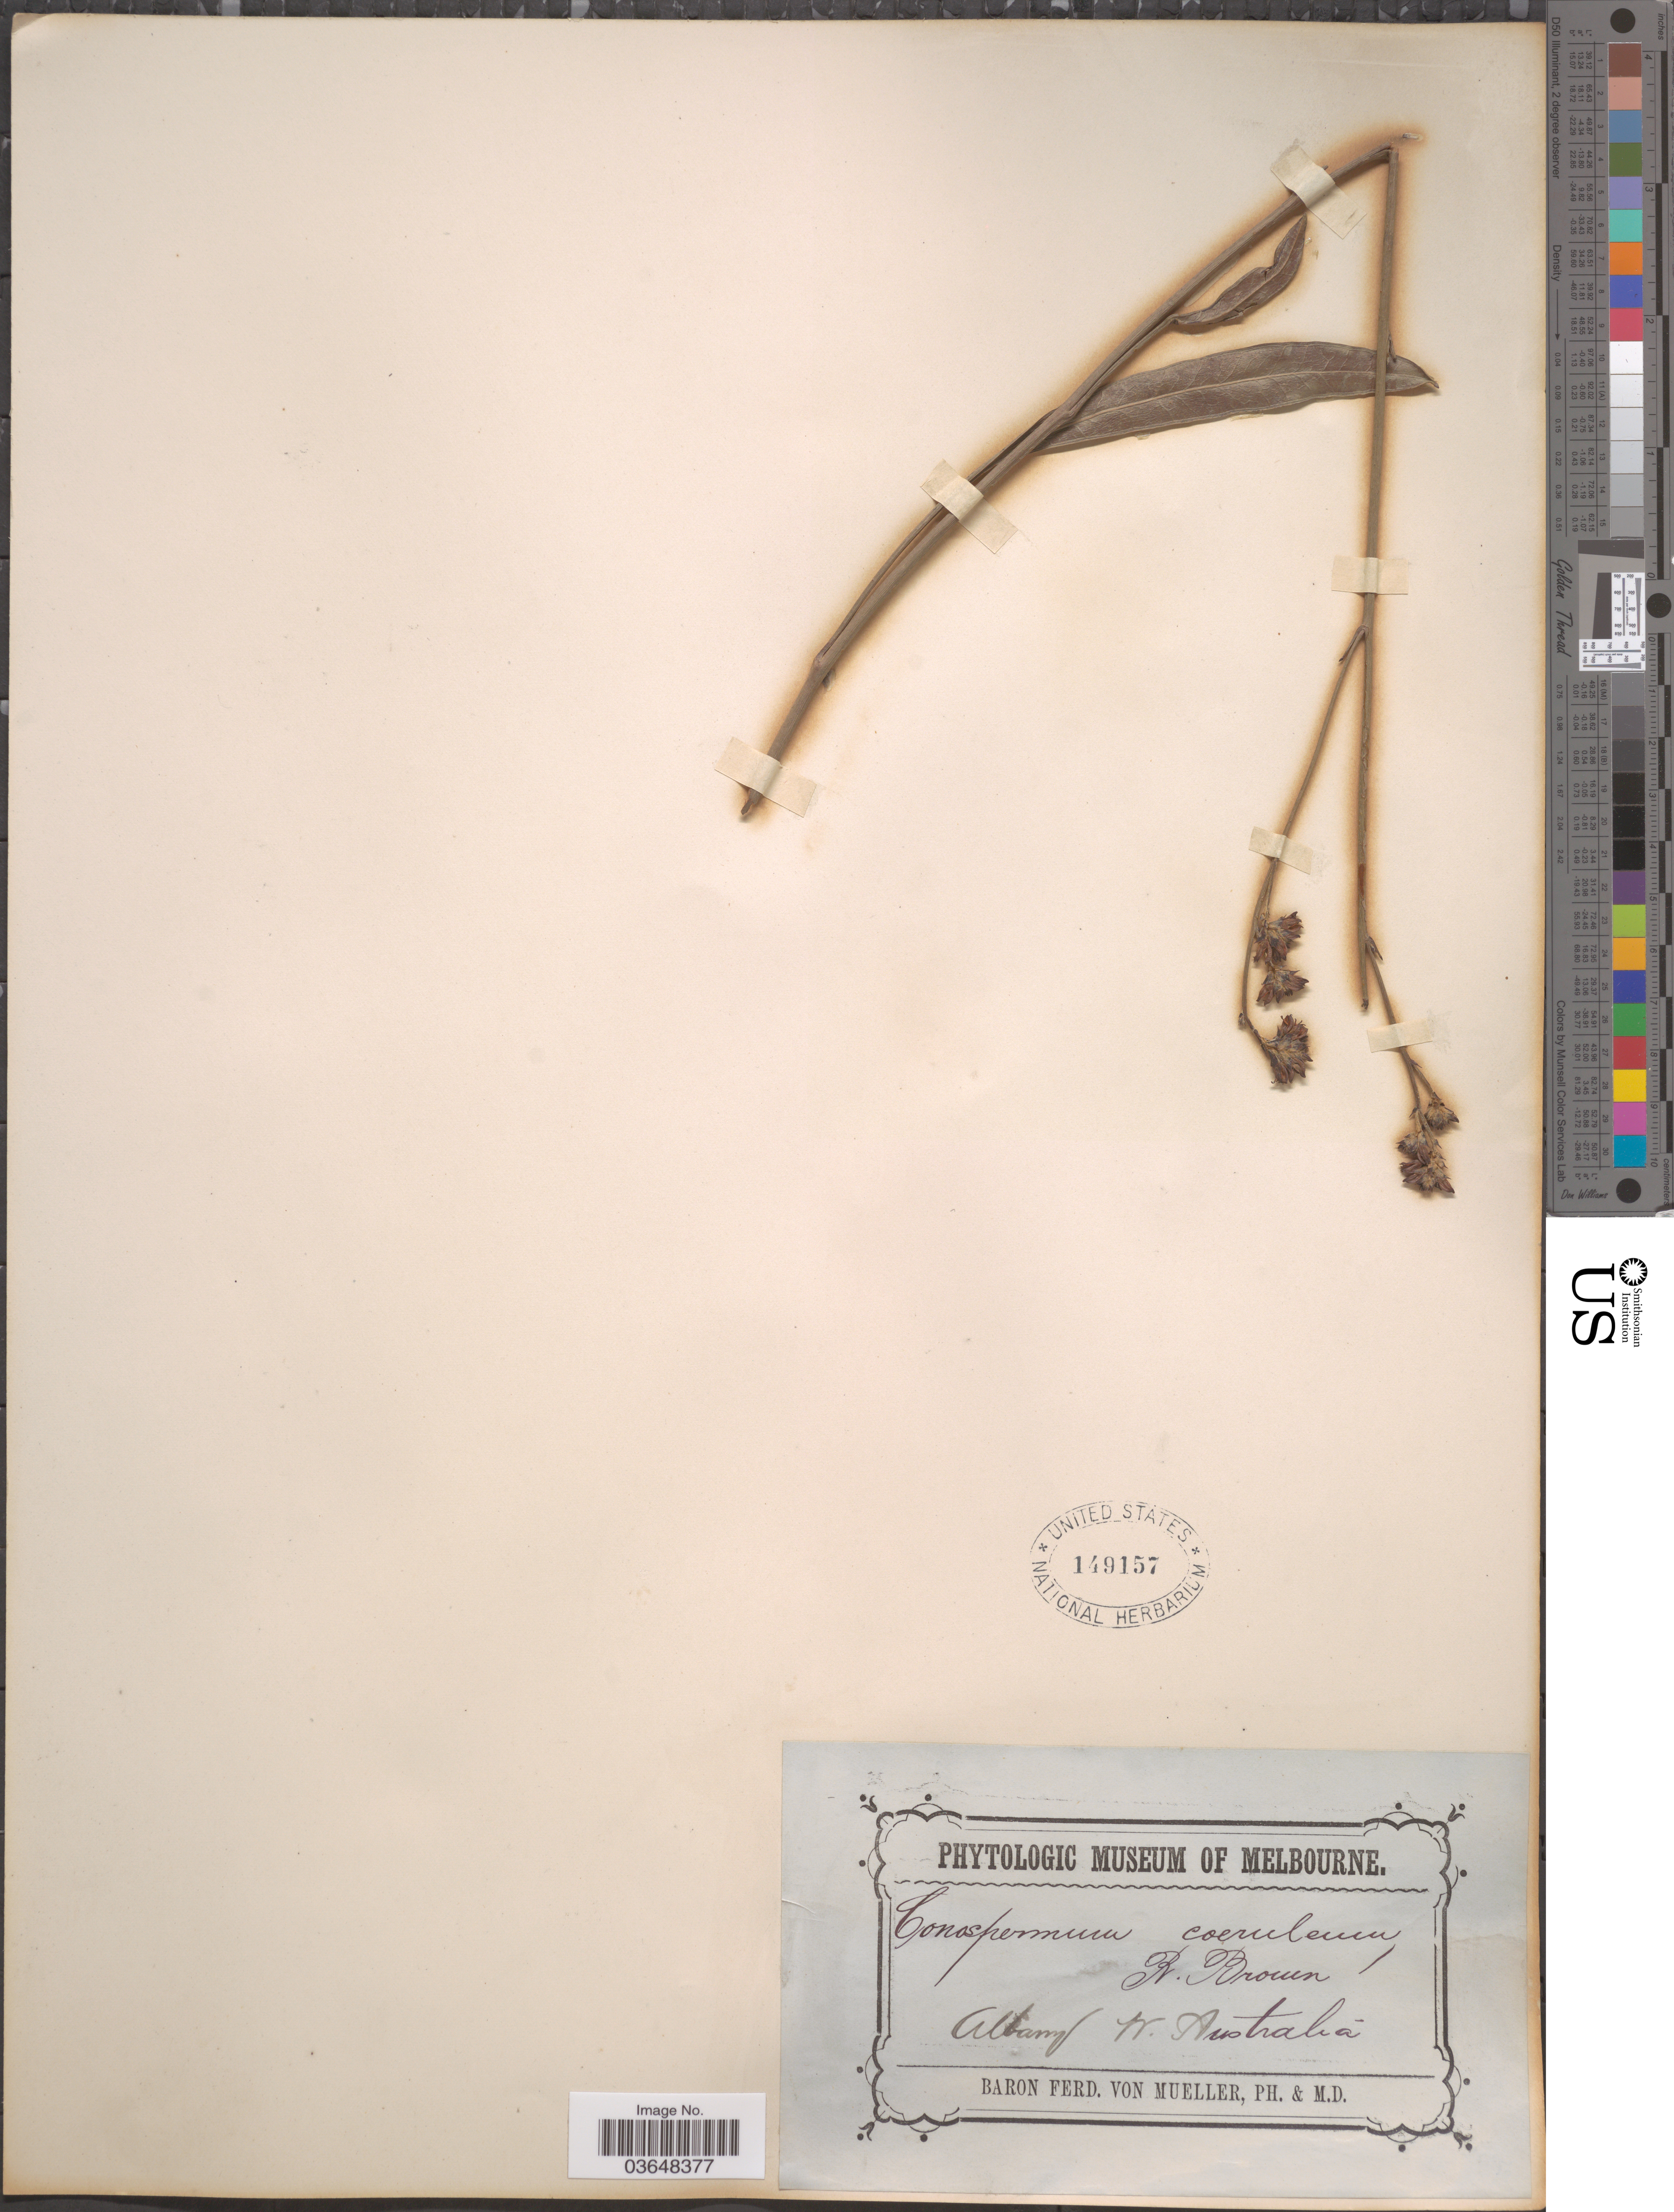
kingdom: Plantae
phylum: Tracheophyta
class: Magnoliopsida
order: Proteales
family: Proteaceae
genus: Conospermum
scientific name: Conospermum caeruleum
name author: R. Br.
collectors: F. Mueller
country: Australia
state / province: Western Australia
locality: Albany.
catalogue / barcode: US 149157